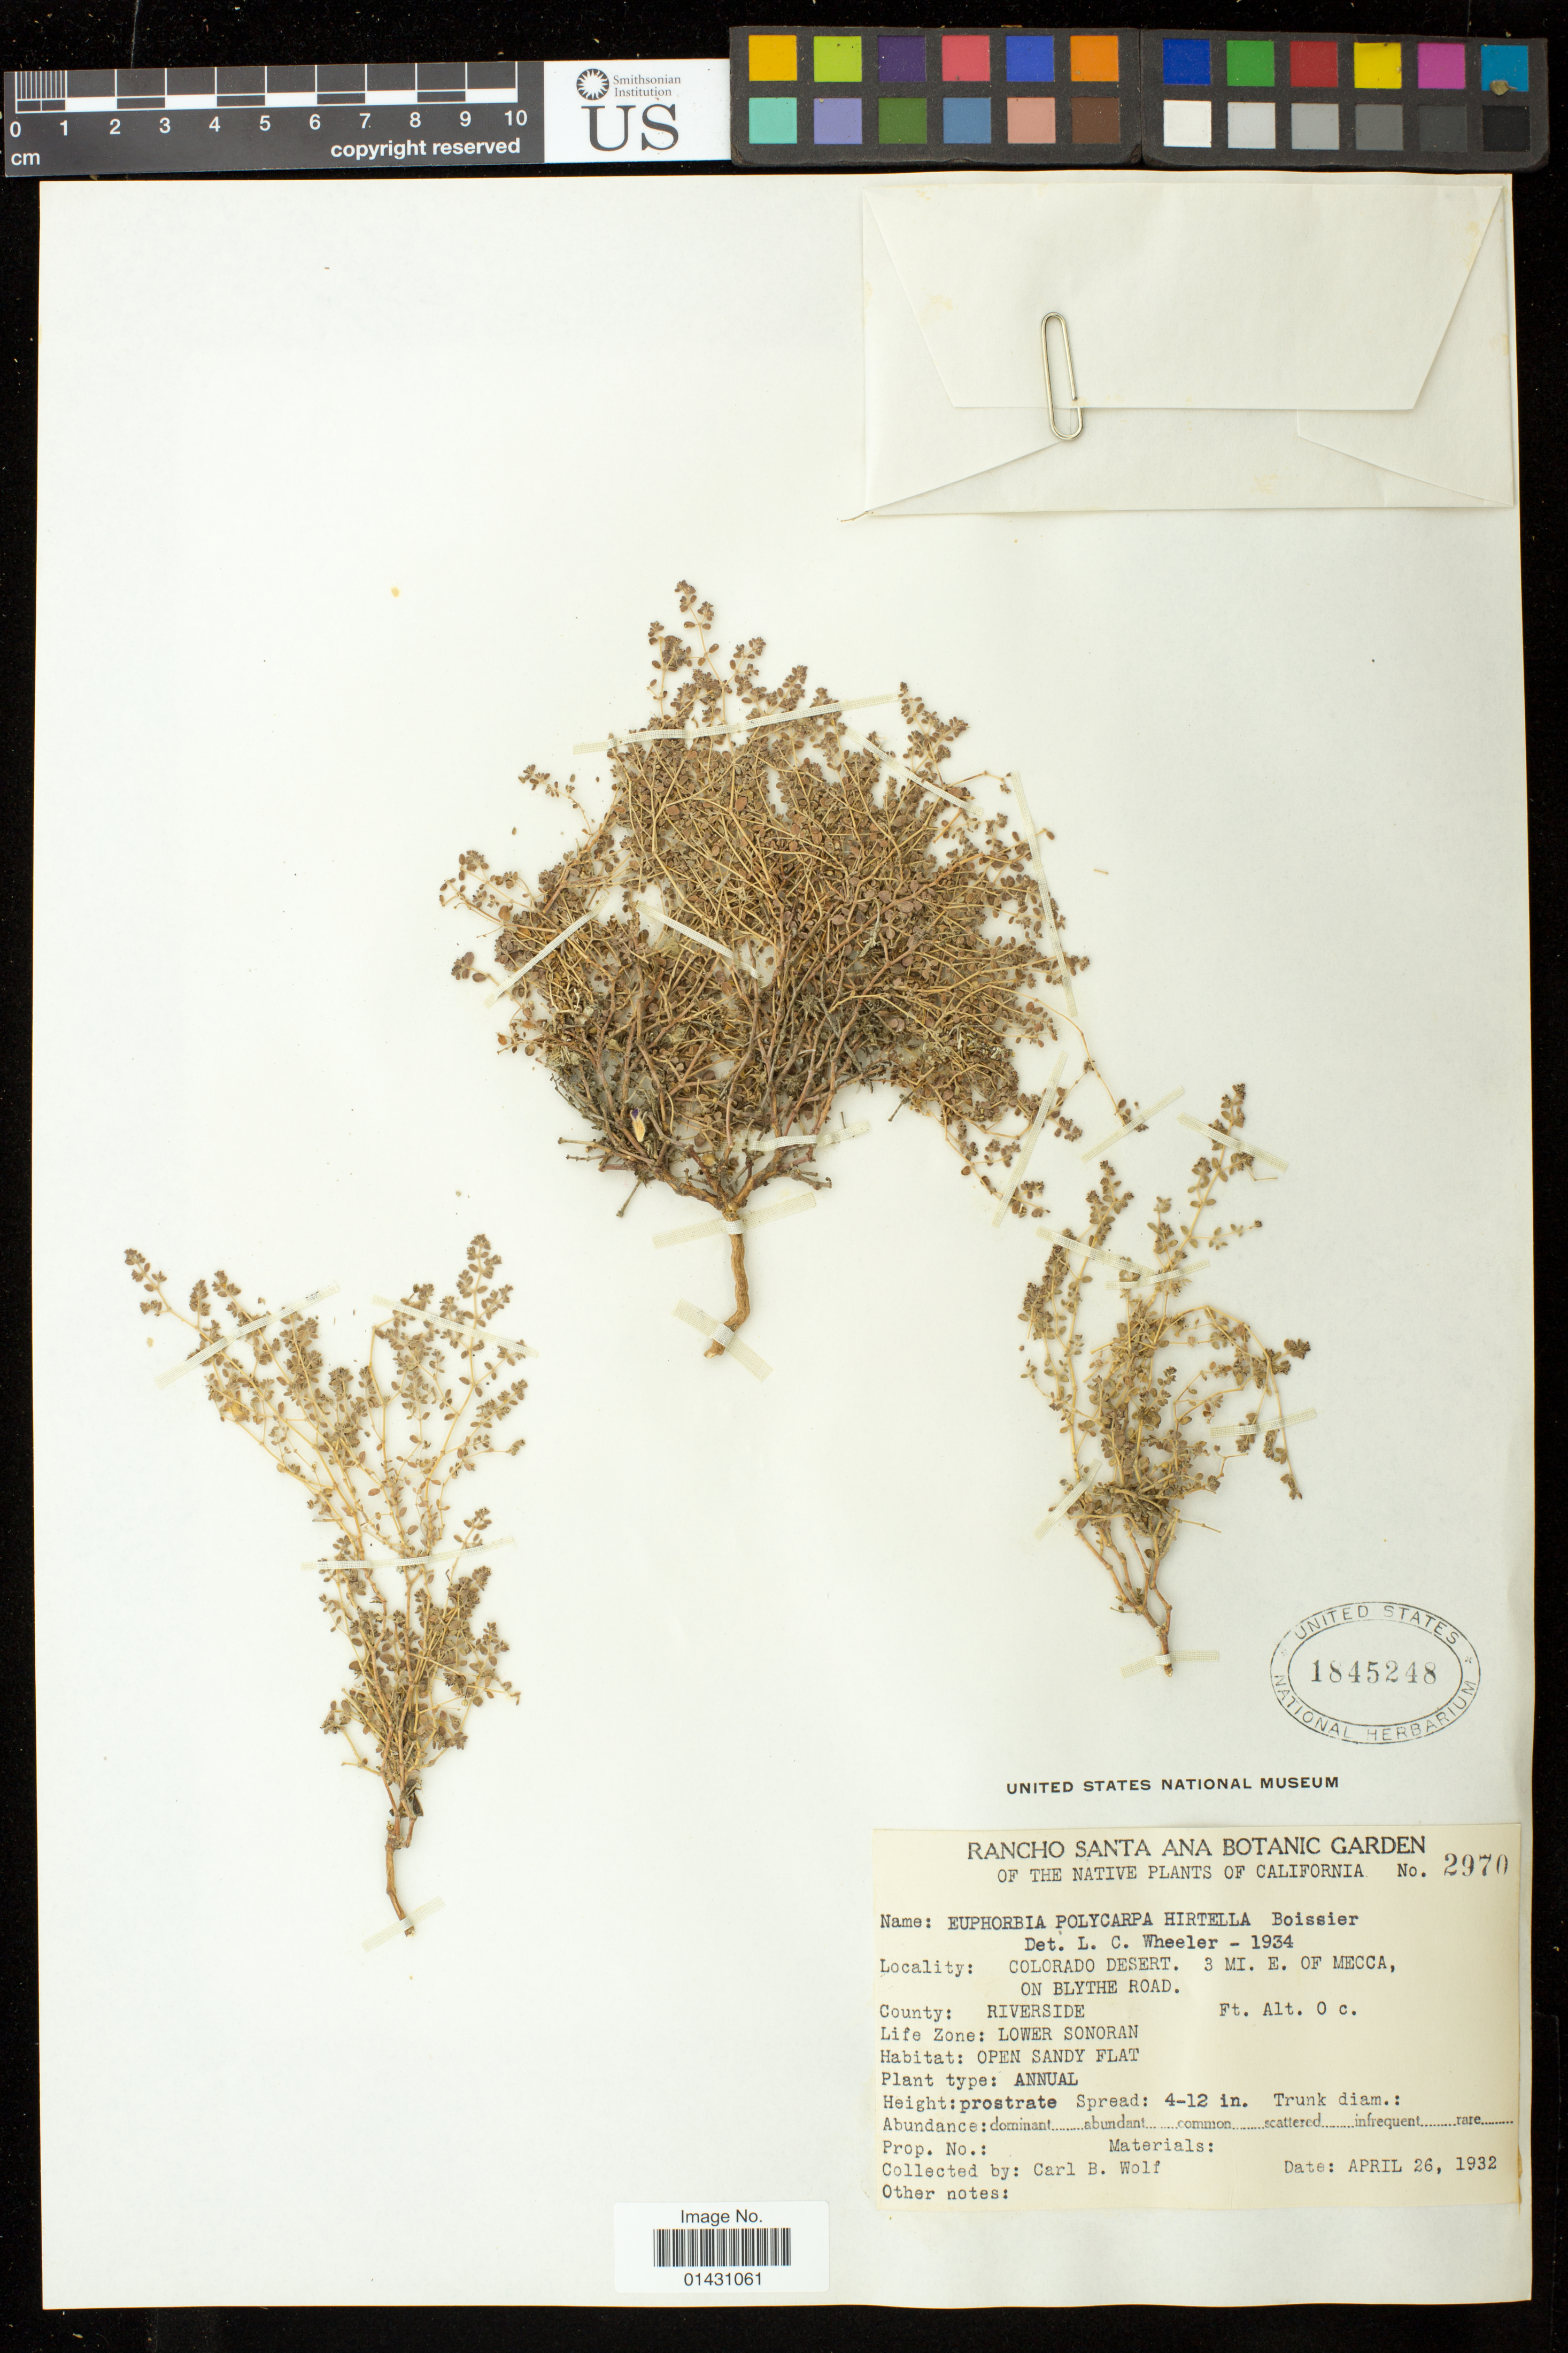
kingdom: Plantae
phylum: Tracheophyta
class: Magnoliopsida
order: Malpighiales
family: Euphorbiaceae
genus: Euphorbia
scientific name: Euphorbia polycarpa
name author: Benth.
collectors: C. B. Wolf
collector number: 2970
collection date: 1932-04-26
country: United States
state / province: California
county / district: Riverside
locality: Colorado Desert. 3 mi. E. of Mecca, on Blythe Road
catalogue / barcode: US 1845248